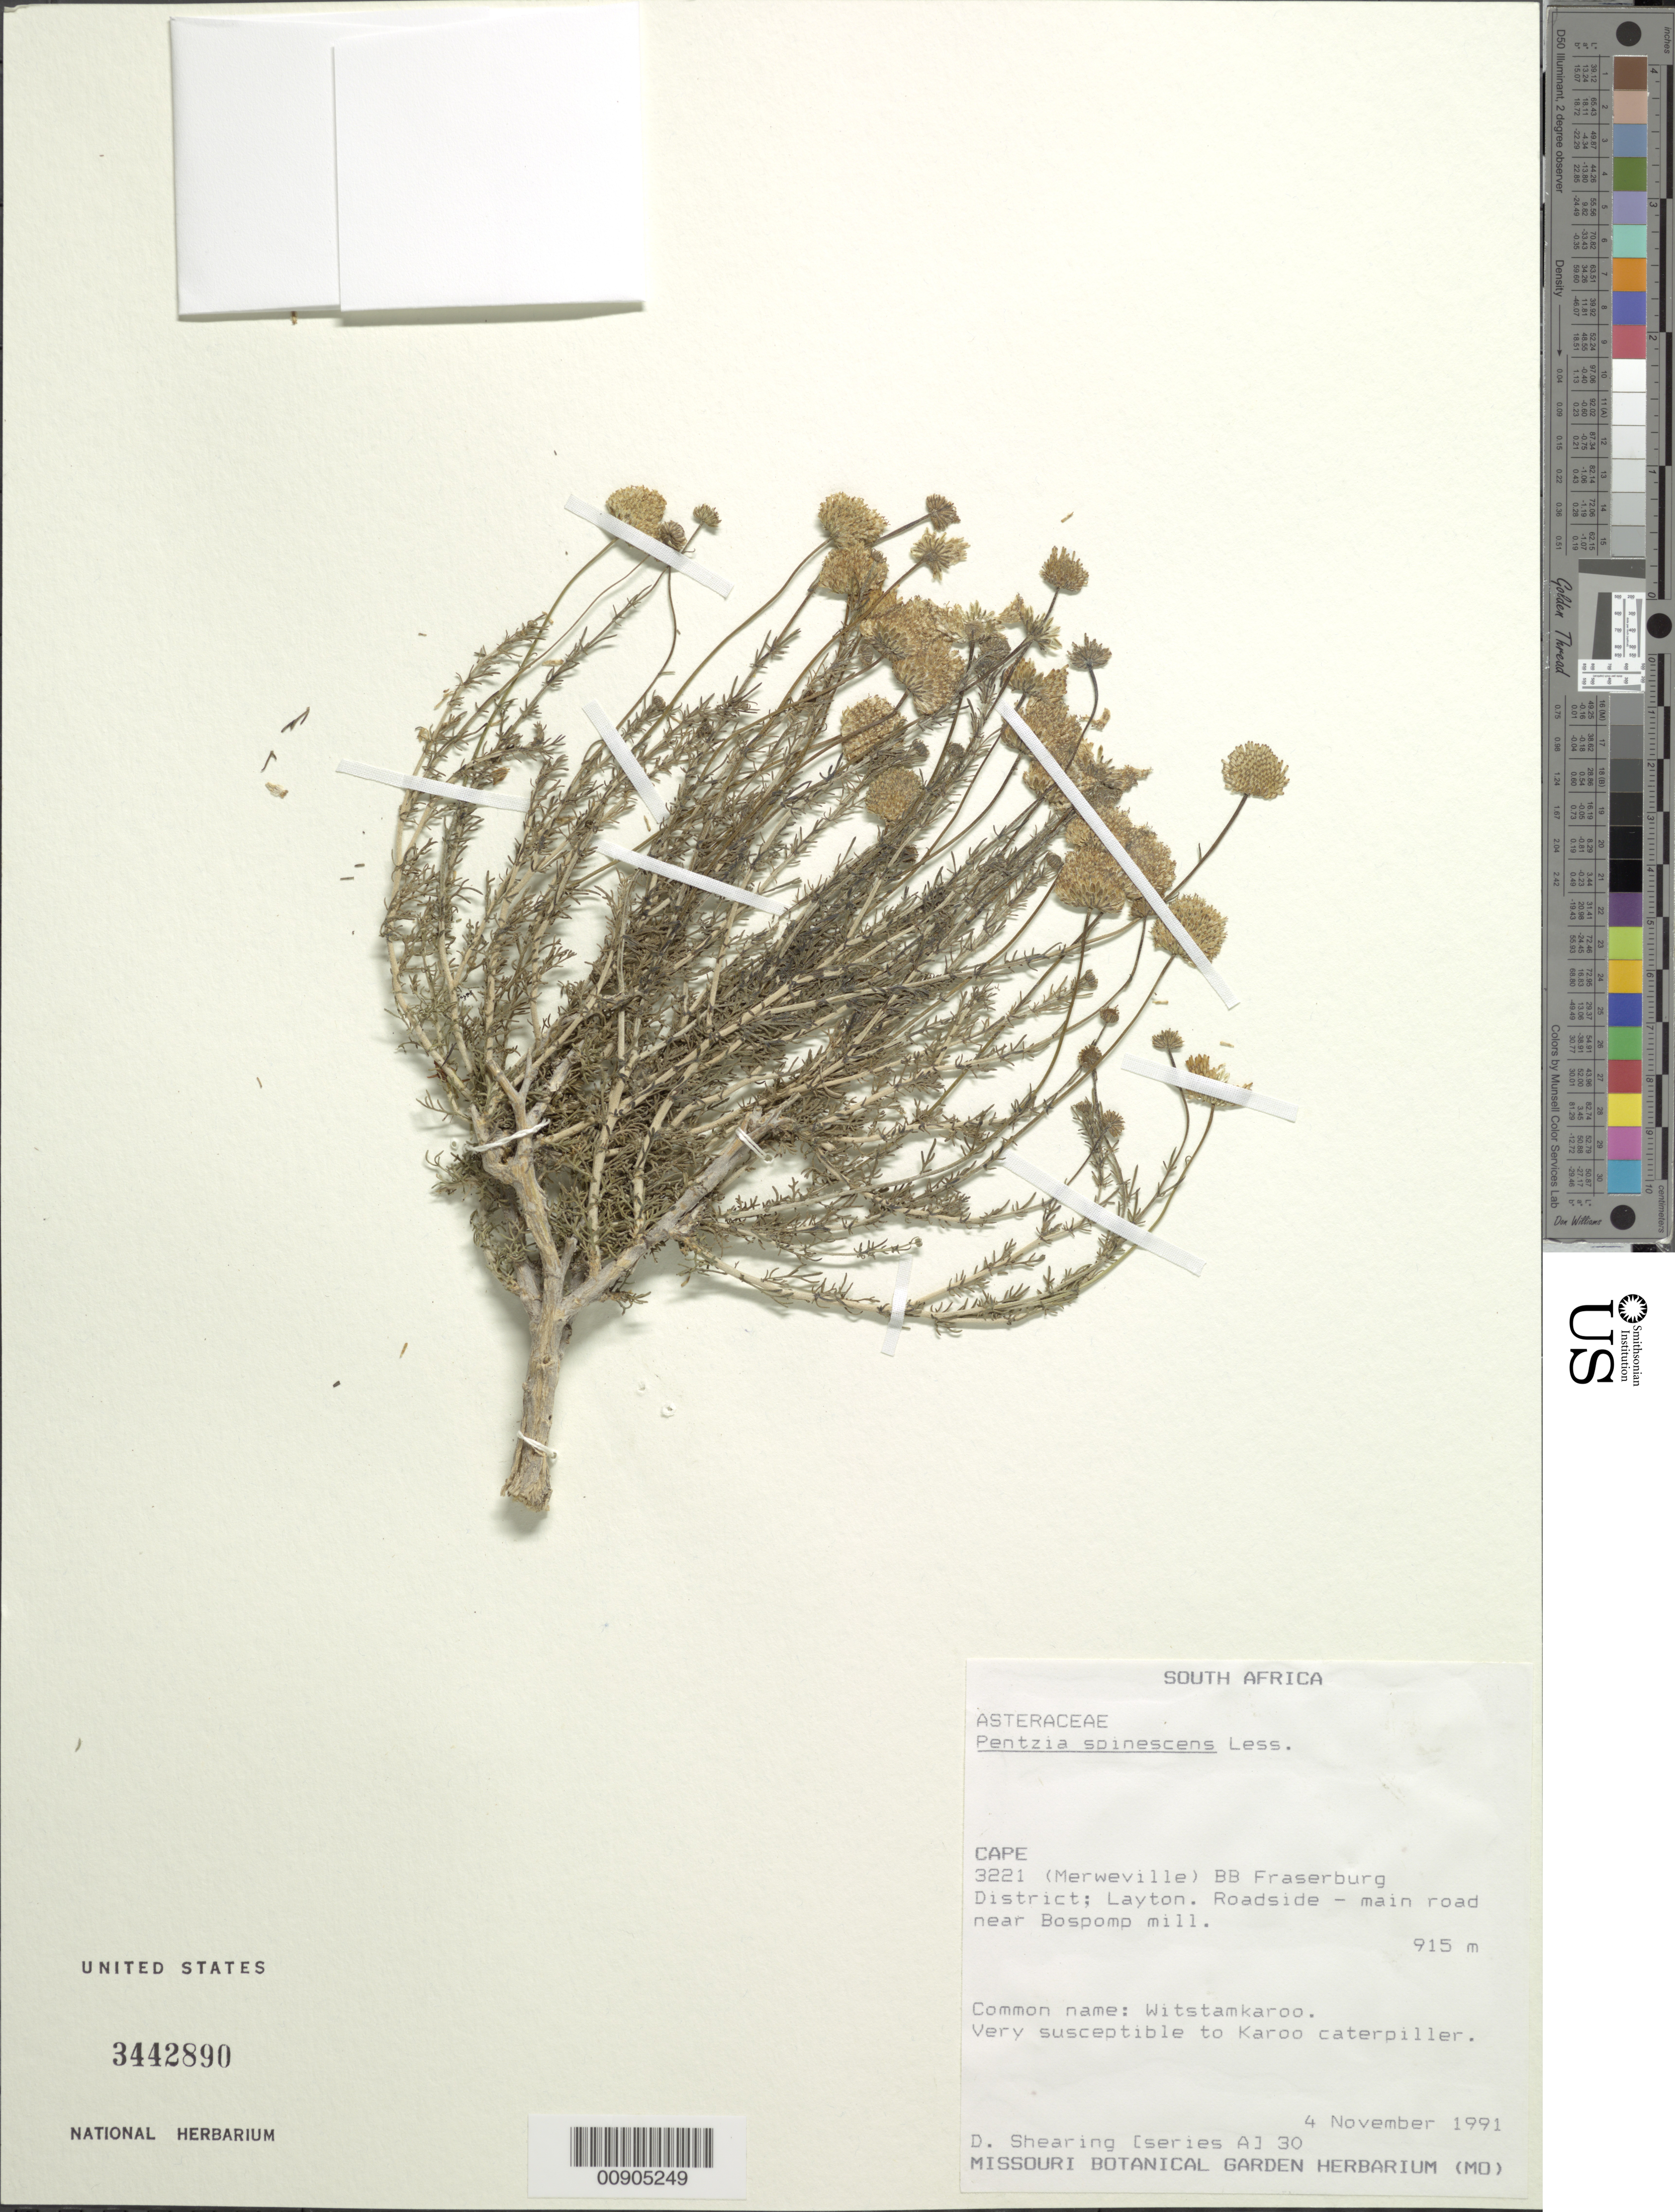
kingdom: Plantae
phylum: Tracheophyta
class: Magnoliopsida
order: Asterales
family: Asteraceae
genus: Pentzia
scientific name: Pentzia spinescens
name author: Less.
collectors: D. Shearing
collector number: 30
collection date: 1991-11-04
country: South Africa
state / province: Northern Cape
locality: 3221 (Merweville) BB, Fraserburg District; Layton, near Bospomp Mill [Cape Province]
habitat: Roadside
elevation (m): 915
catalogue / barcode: US 3442890